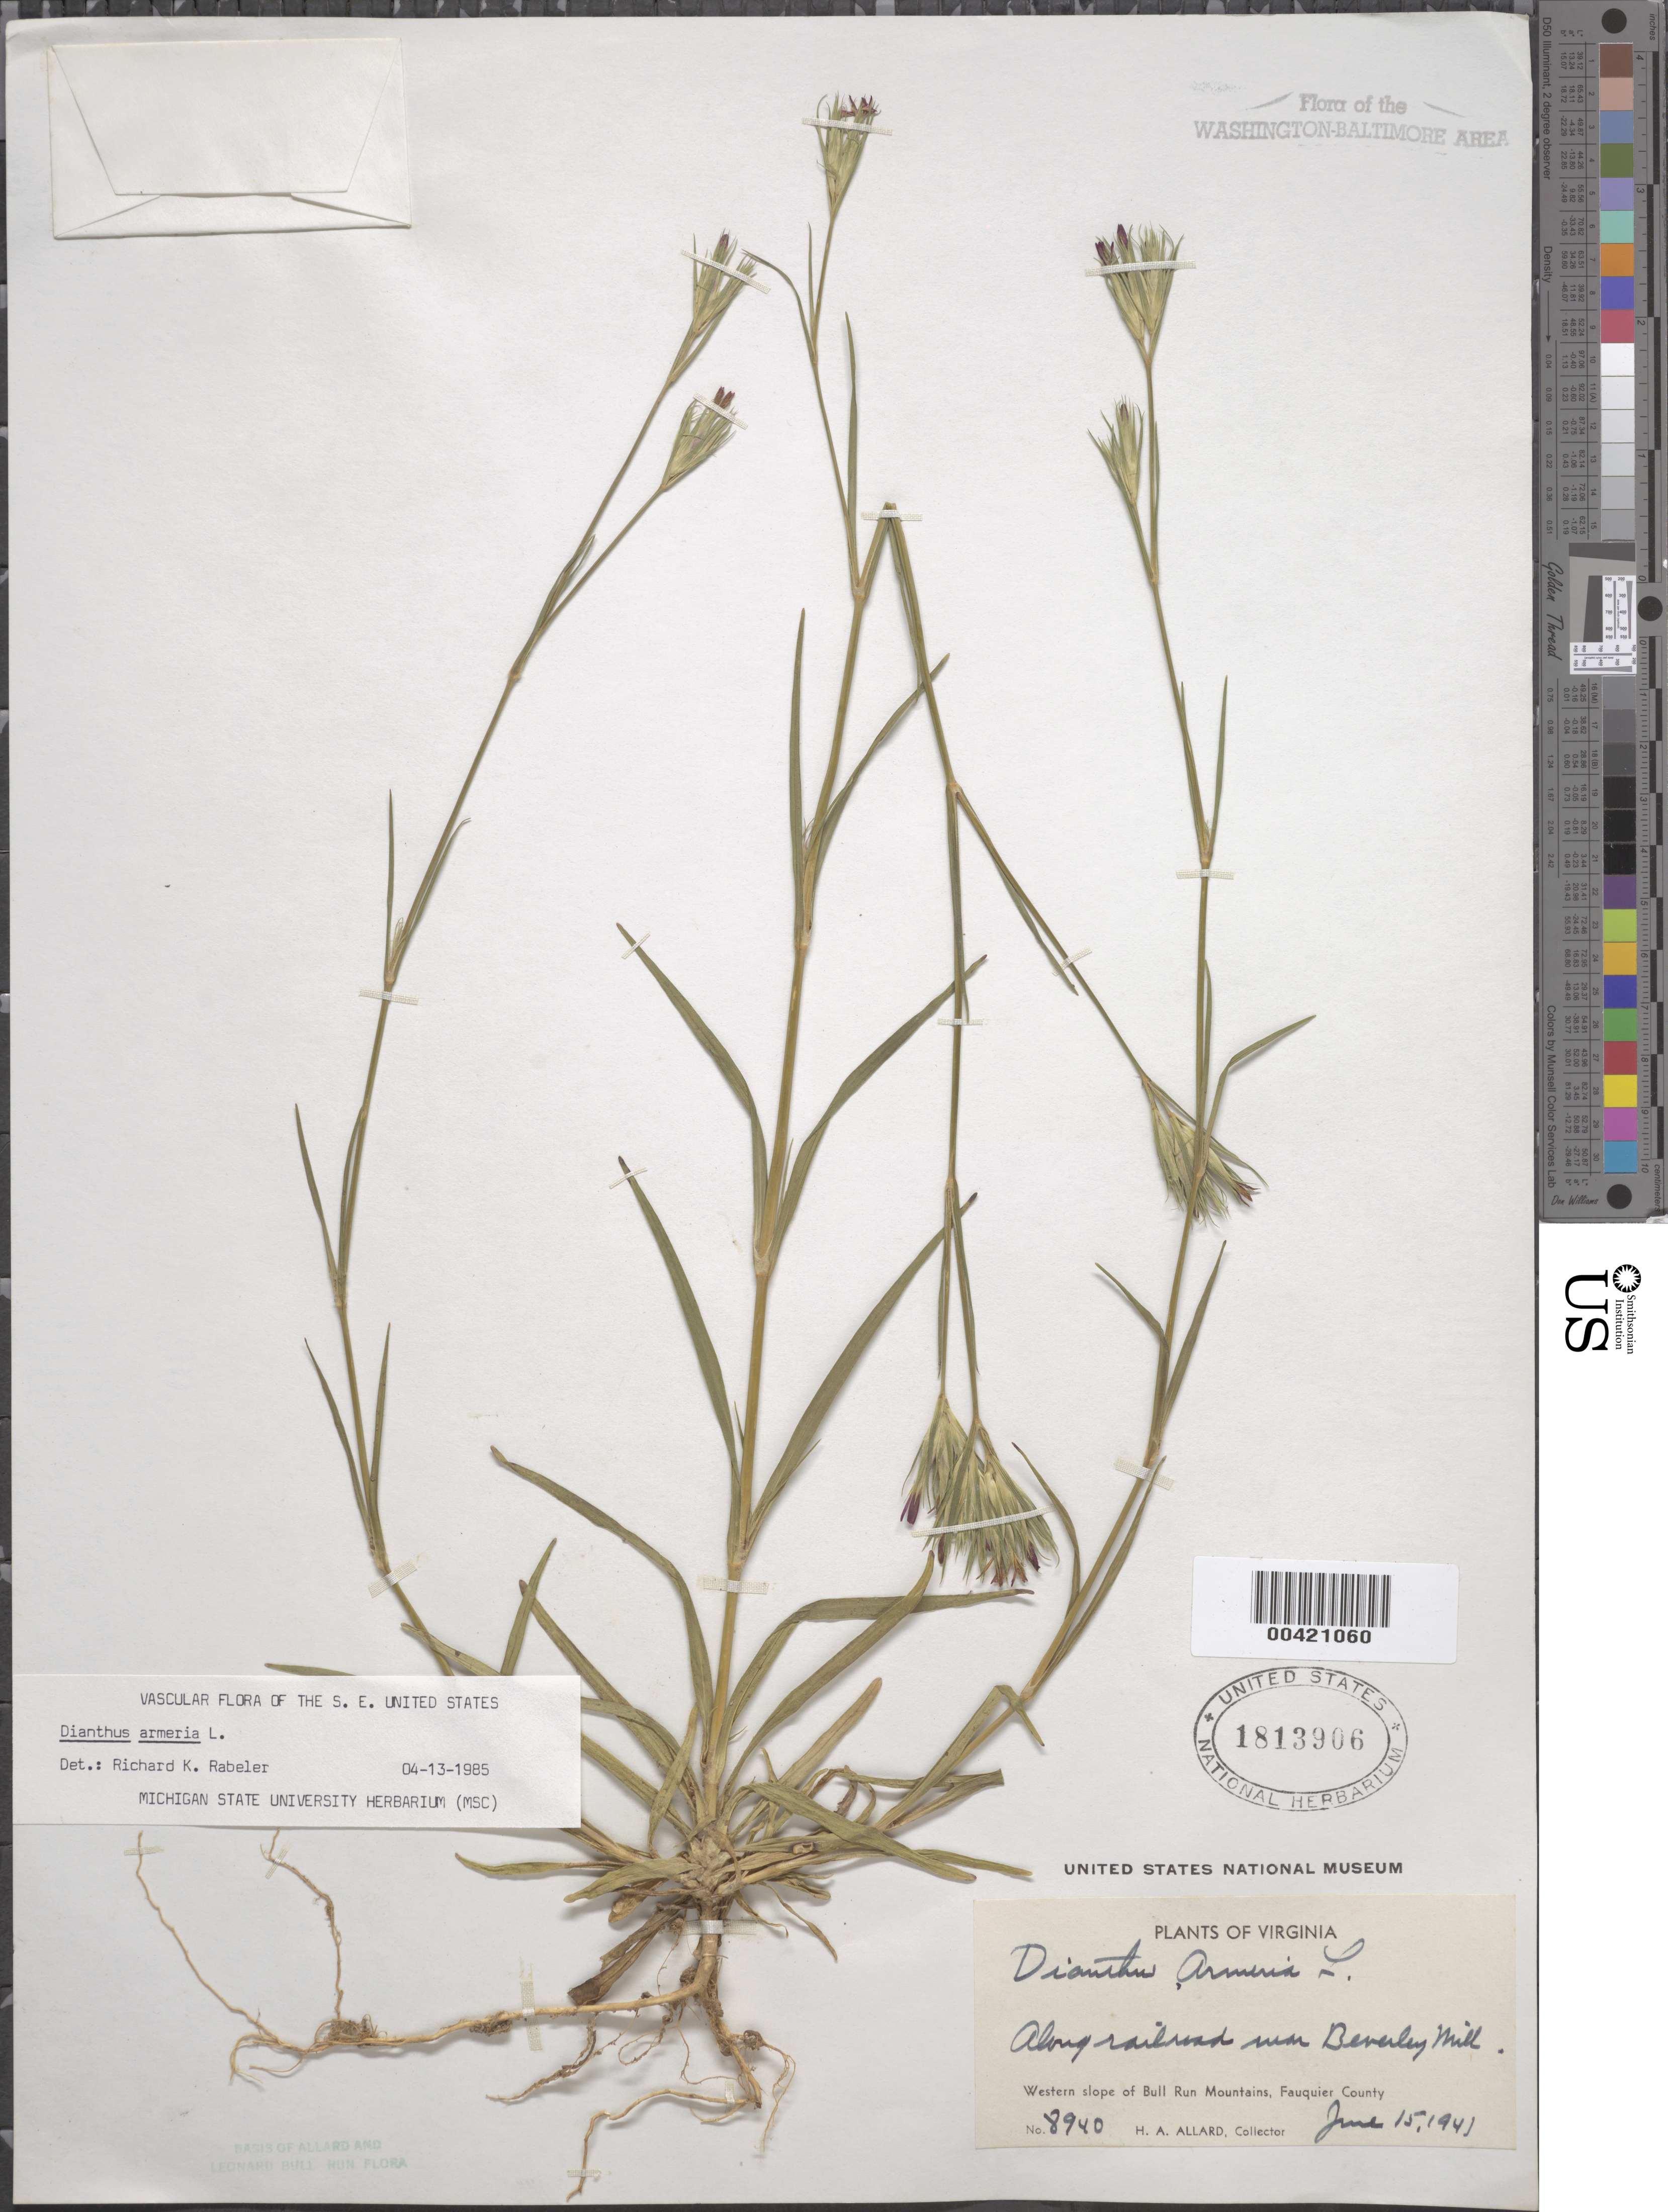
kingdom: Plantae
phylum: Tracheophyta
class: Magnoliopsida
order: Caryophyllales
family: Caryophyllaceae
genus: Dianthus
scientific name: Dianthus armeria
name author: L.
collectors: H. A. Allard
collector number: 8940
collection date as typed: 15 Jun 1941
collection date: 1941-06-15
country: United States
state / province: Virginia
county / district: Fauquier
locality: Beverley Mill vicinity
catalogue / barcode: US 1813906